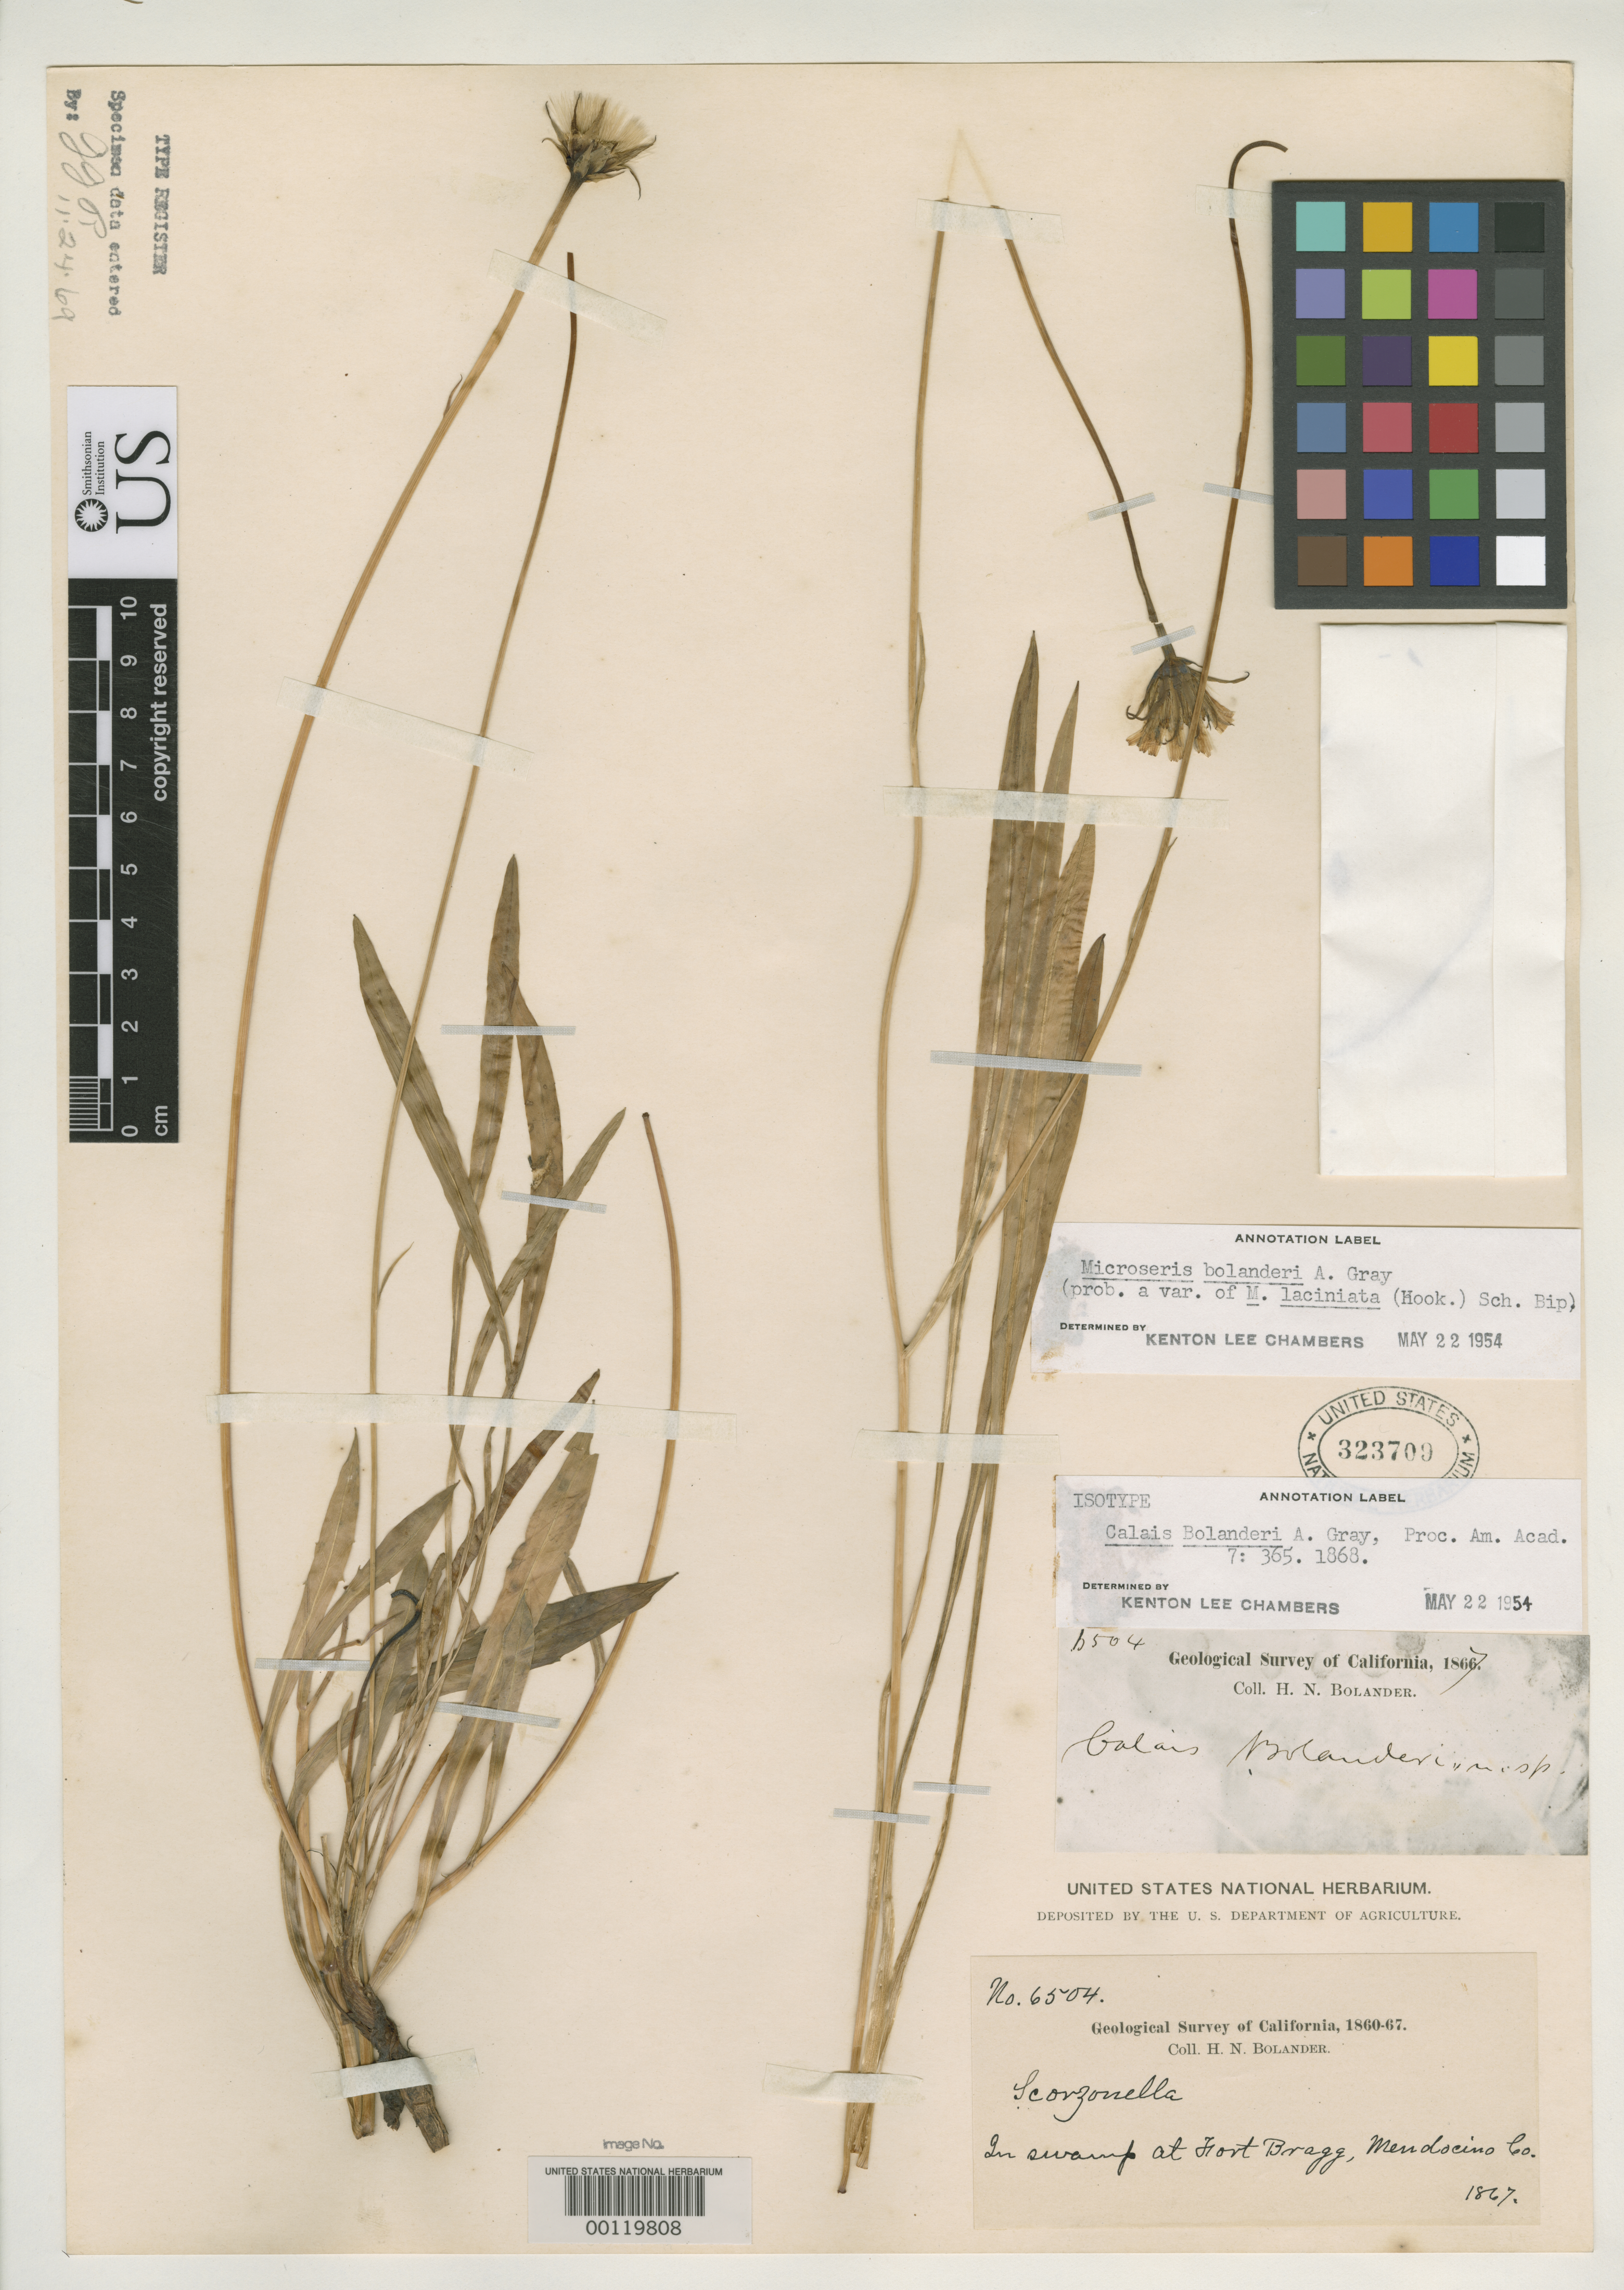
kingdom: Plantae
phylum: Tracheophyta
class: Magnoliopsida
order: Asterales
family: Asteraceae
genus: Calais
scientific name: Calais bolanderi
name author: A. Gray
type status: Type Collection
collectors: H. Bolander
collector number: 6504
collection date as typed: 1867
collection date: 1867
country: United States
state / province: California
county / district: Mendocino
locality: Fort Bragg.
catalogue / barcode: US 323709